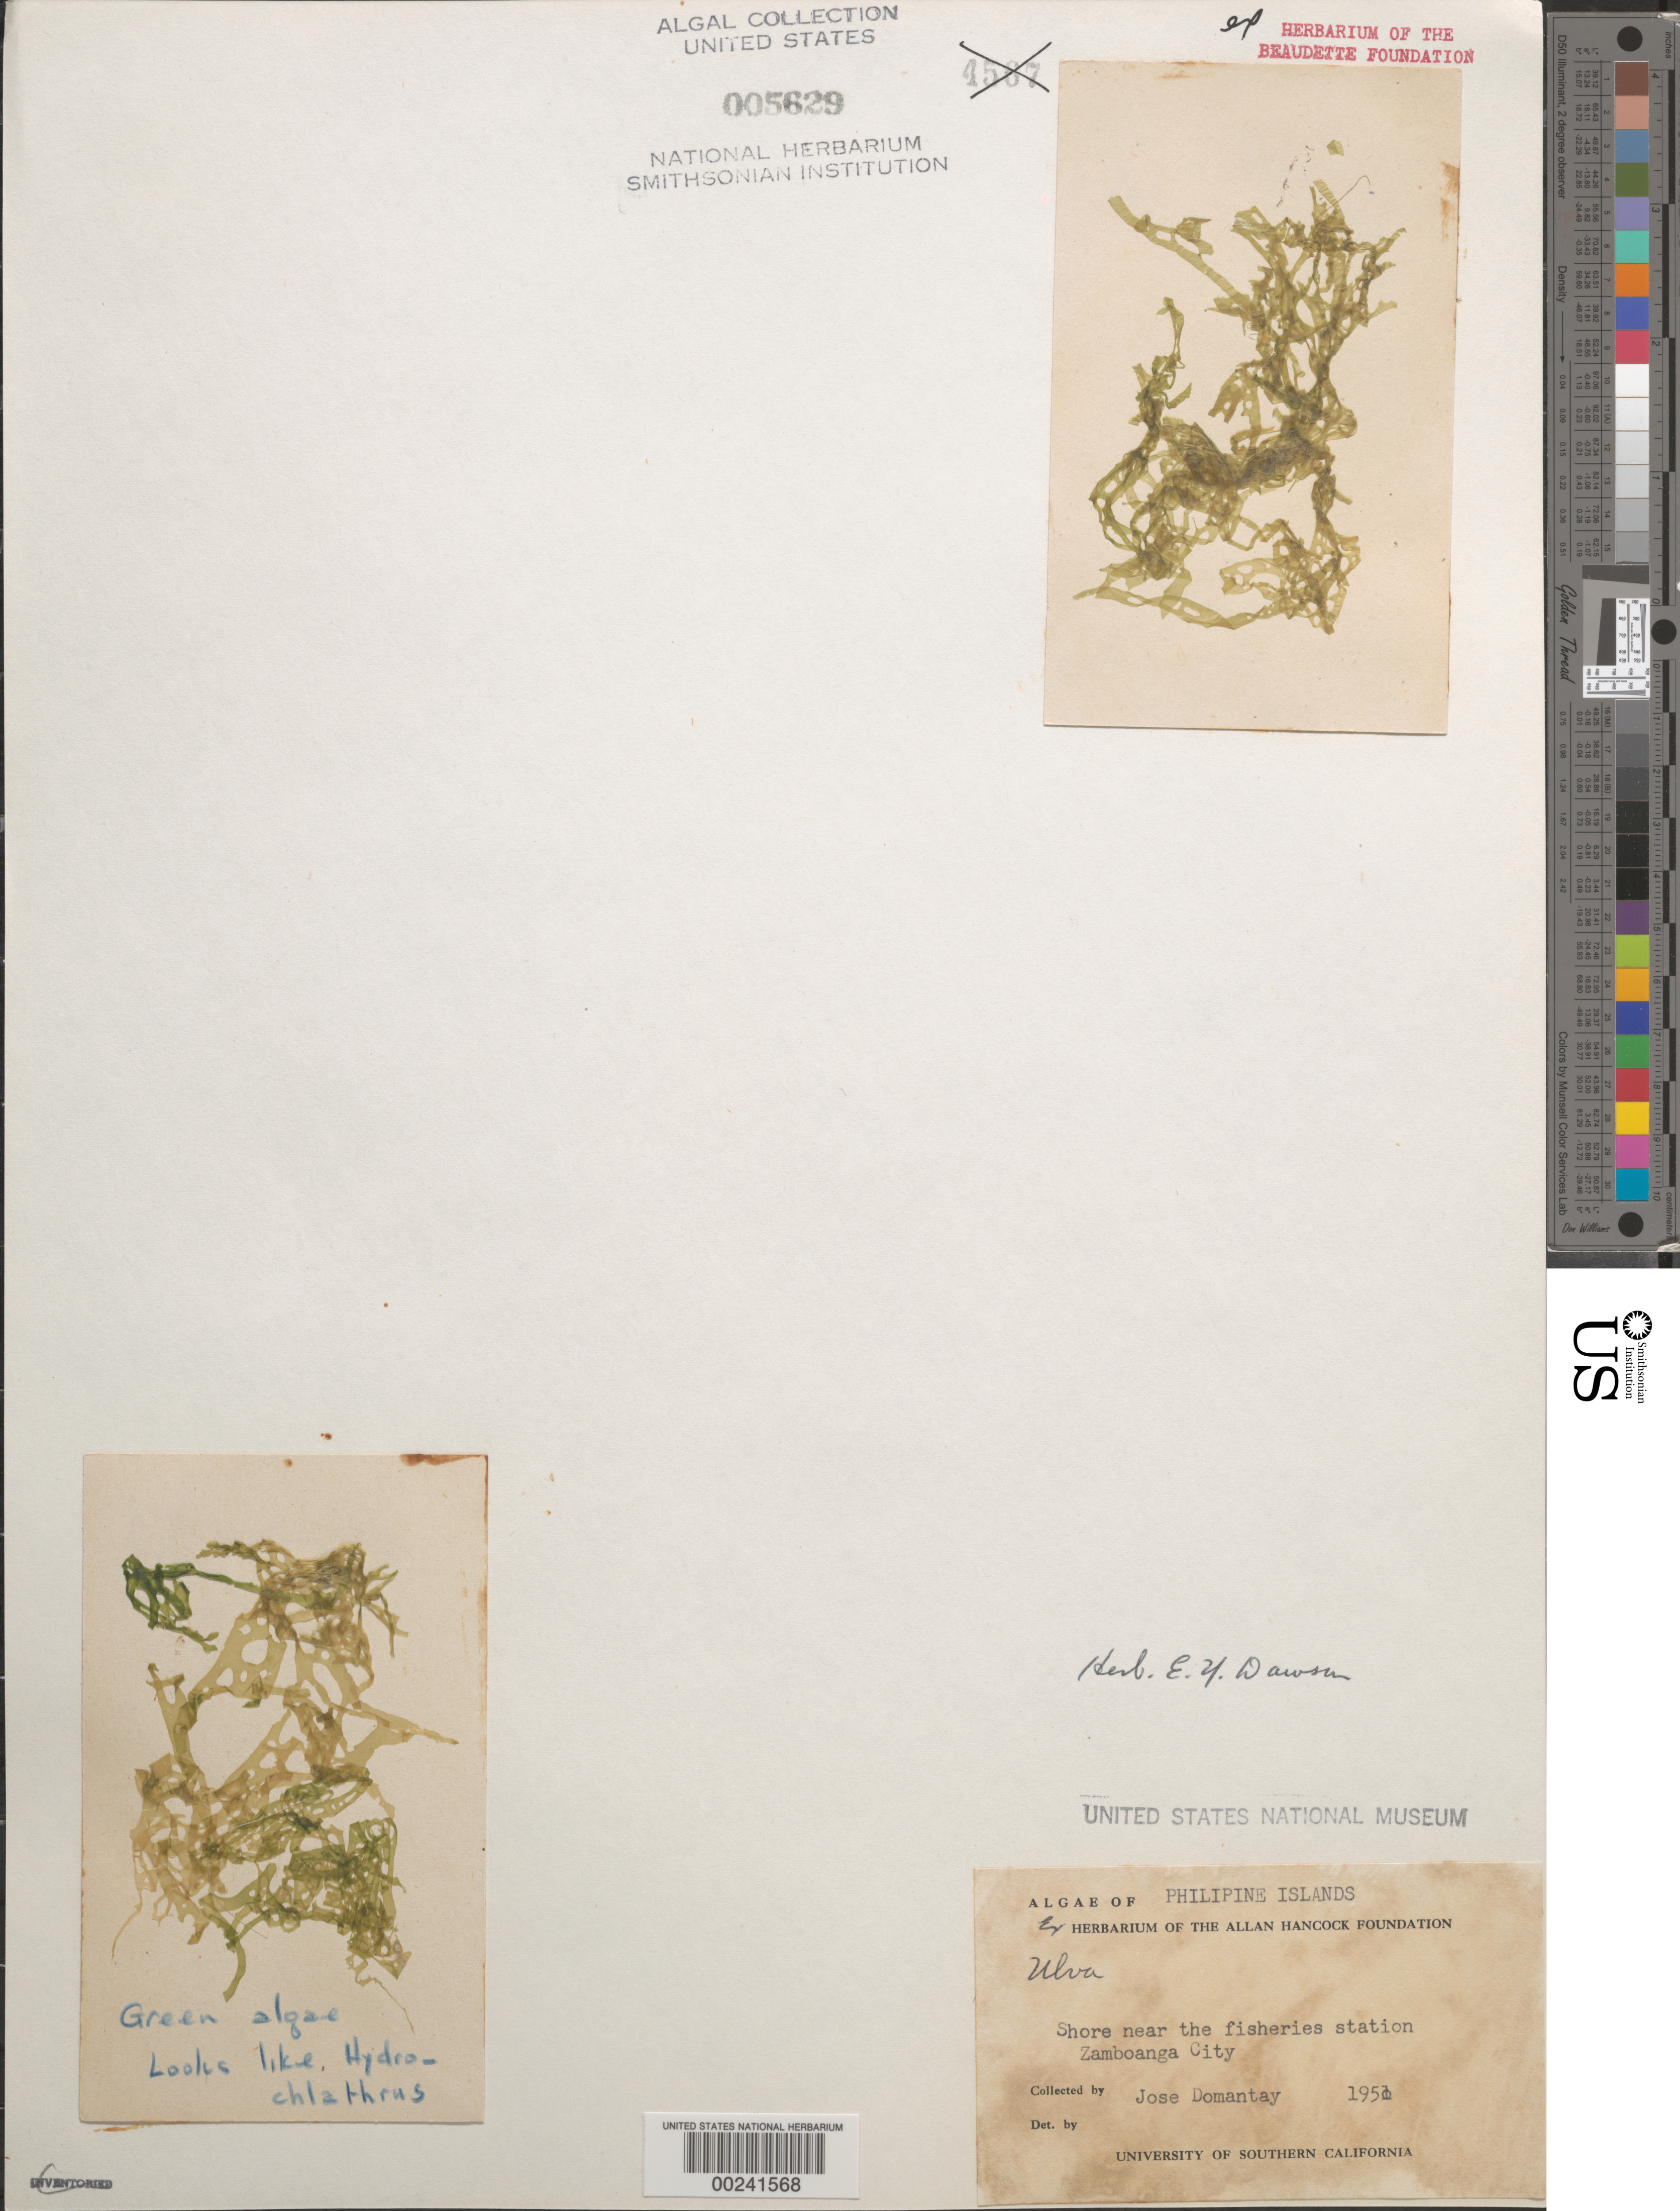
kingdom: Plantae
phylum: Chlorophyta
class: Ulvophyceae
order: Ulvales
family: Ulvaceae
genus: Ulva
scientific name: Ulva sp.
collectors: J. Domantay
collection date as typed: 1951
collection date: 1951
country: Philippines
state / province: Zamboanga Peninsula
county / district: Zamboanga del Sur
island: Mindanao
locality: City of Zamboanga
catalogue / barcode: US 5629